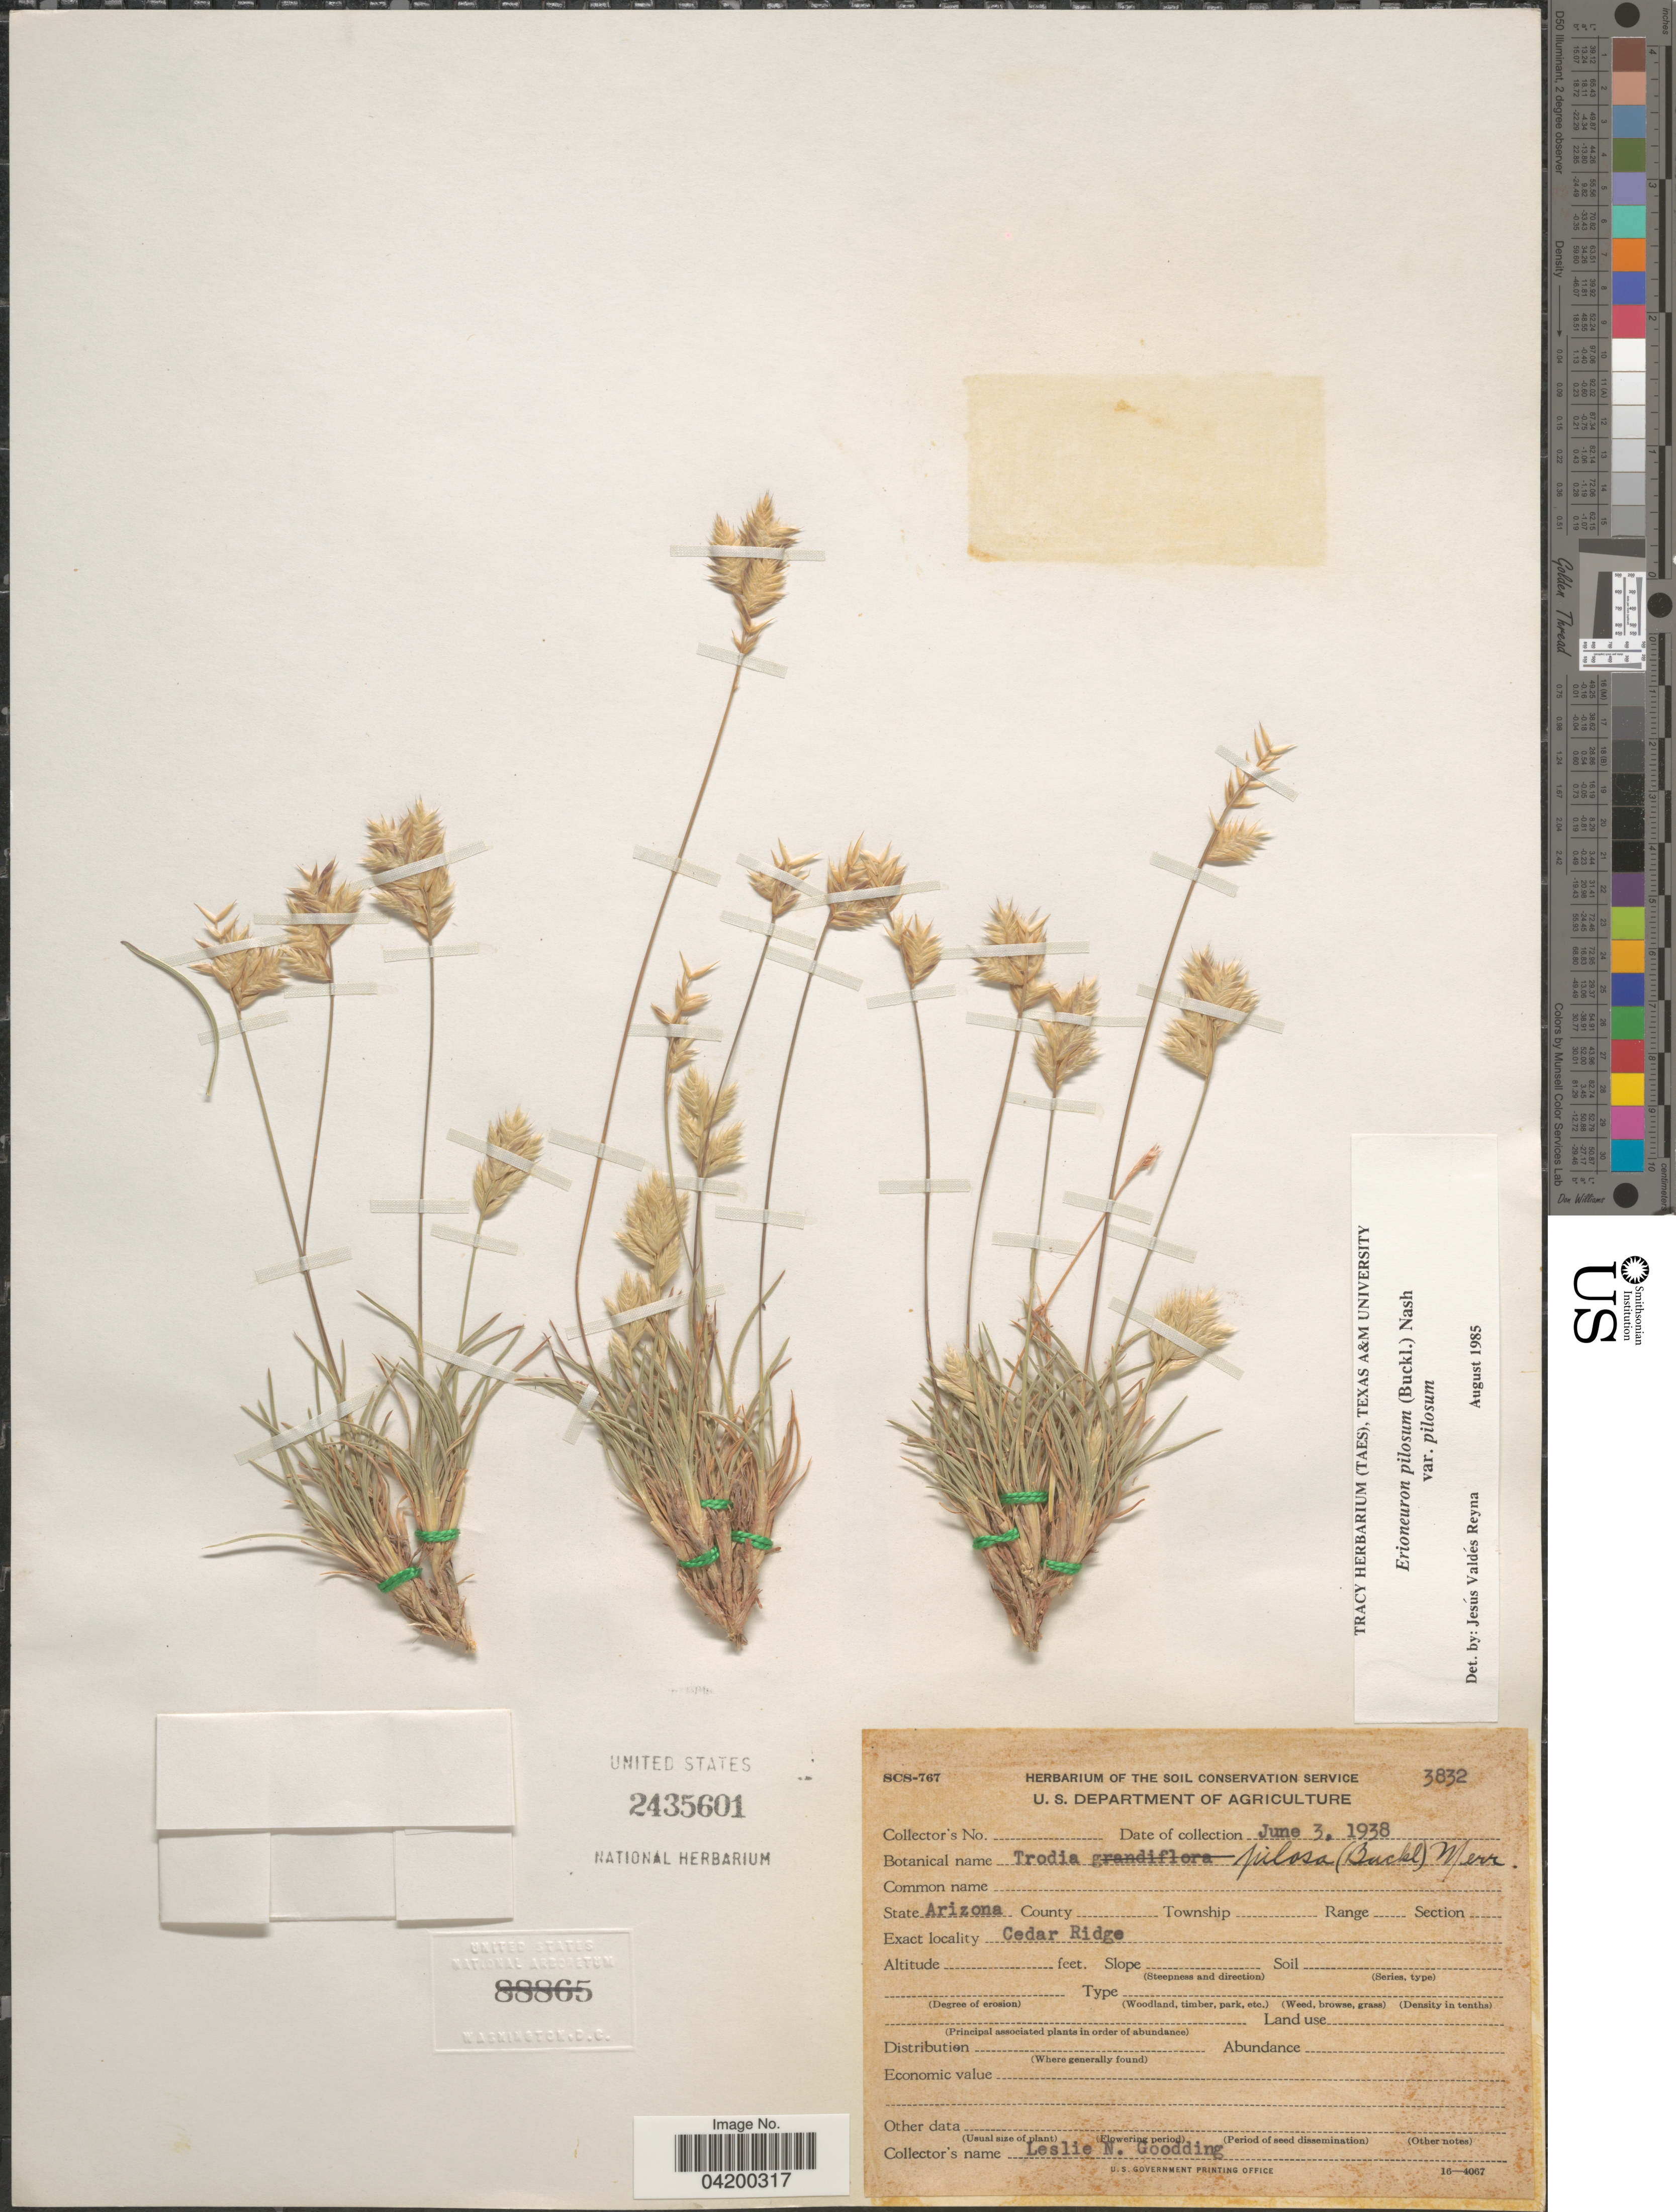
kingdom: Plantae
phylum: Tracheophyta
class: Liliopsida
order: Poales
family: Poaceae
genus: Erioneuron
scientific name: Erioneuron pilosum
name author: (Buckley) Nash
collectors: L. N. Goodding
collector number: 3832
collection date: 1938-06-03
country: United States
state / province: Arizona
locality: Cedar Ridge.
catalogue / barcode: US 2435601